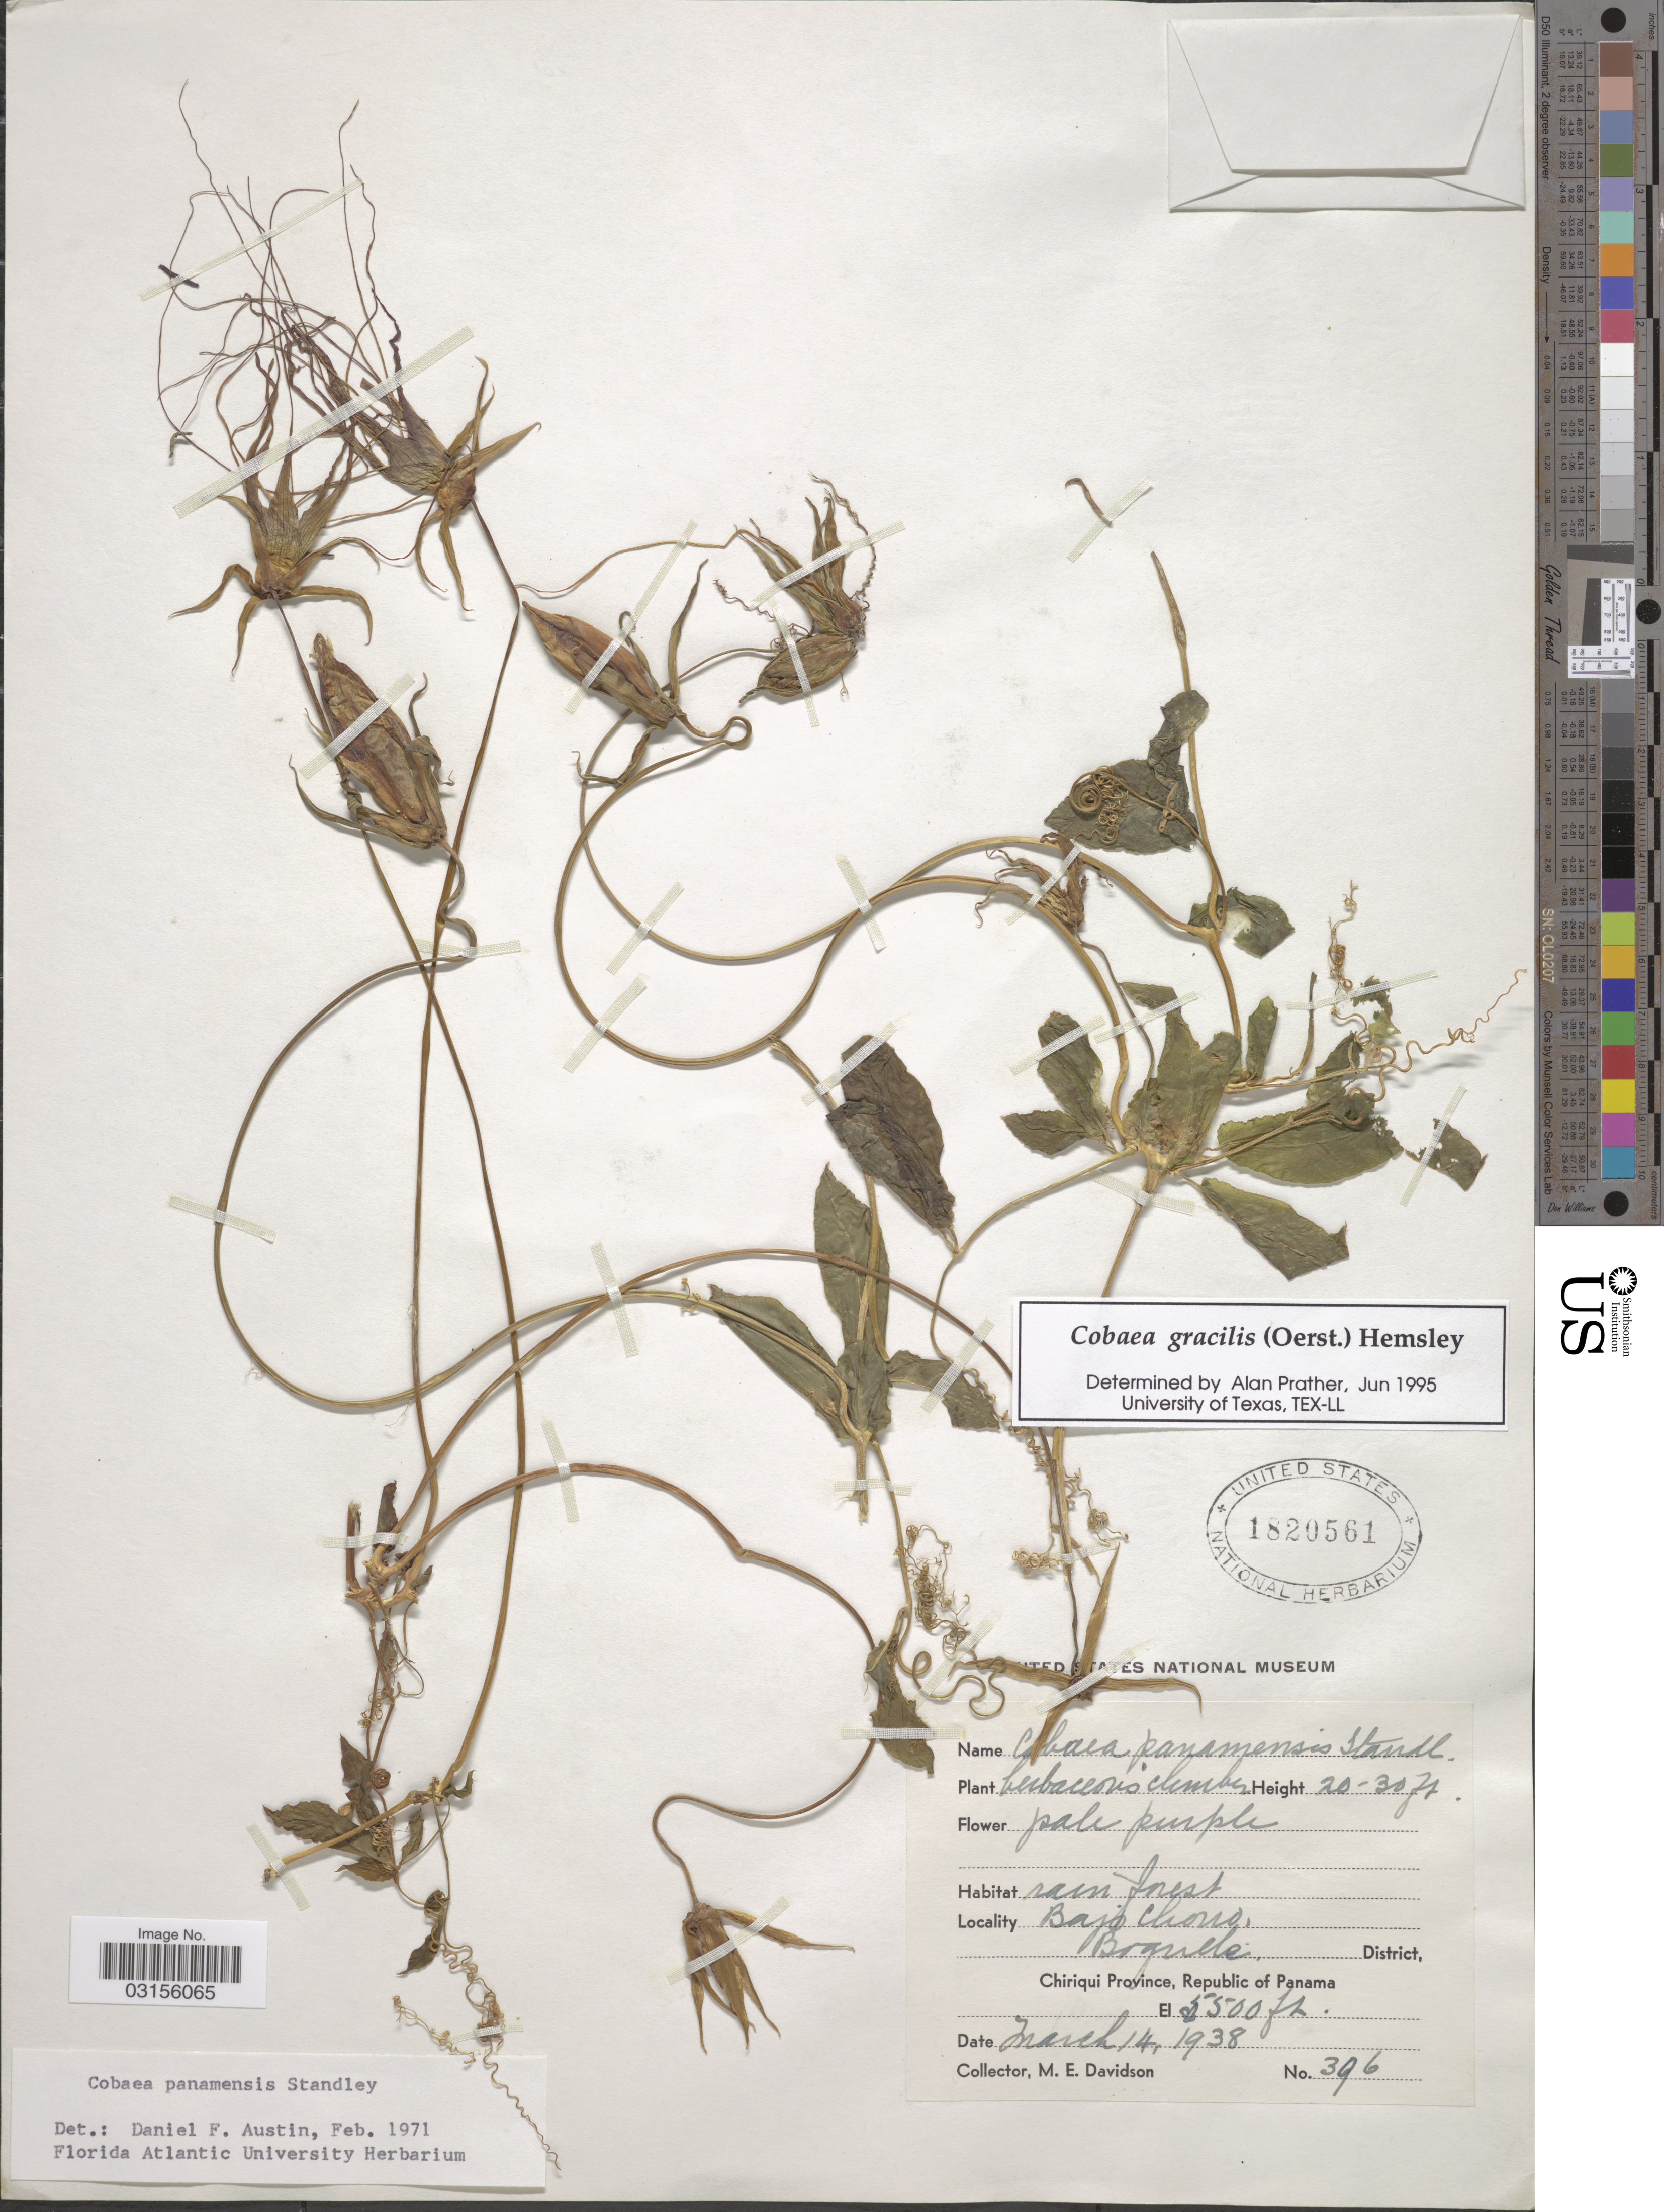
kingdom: Plantae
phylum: Tracheophyta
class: Magnoliopsida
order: Ericales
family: Polemoniaceae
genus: Cobaea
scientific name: Cobaea gracilis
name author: (Oerst.) Hemsl.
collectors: M. E. Davidson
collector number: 396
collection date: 1938-03-14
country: Panama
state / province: Chiriqui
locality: Bajo Chono, Boquete District.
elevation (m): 1676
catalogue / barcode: US 1820561